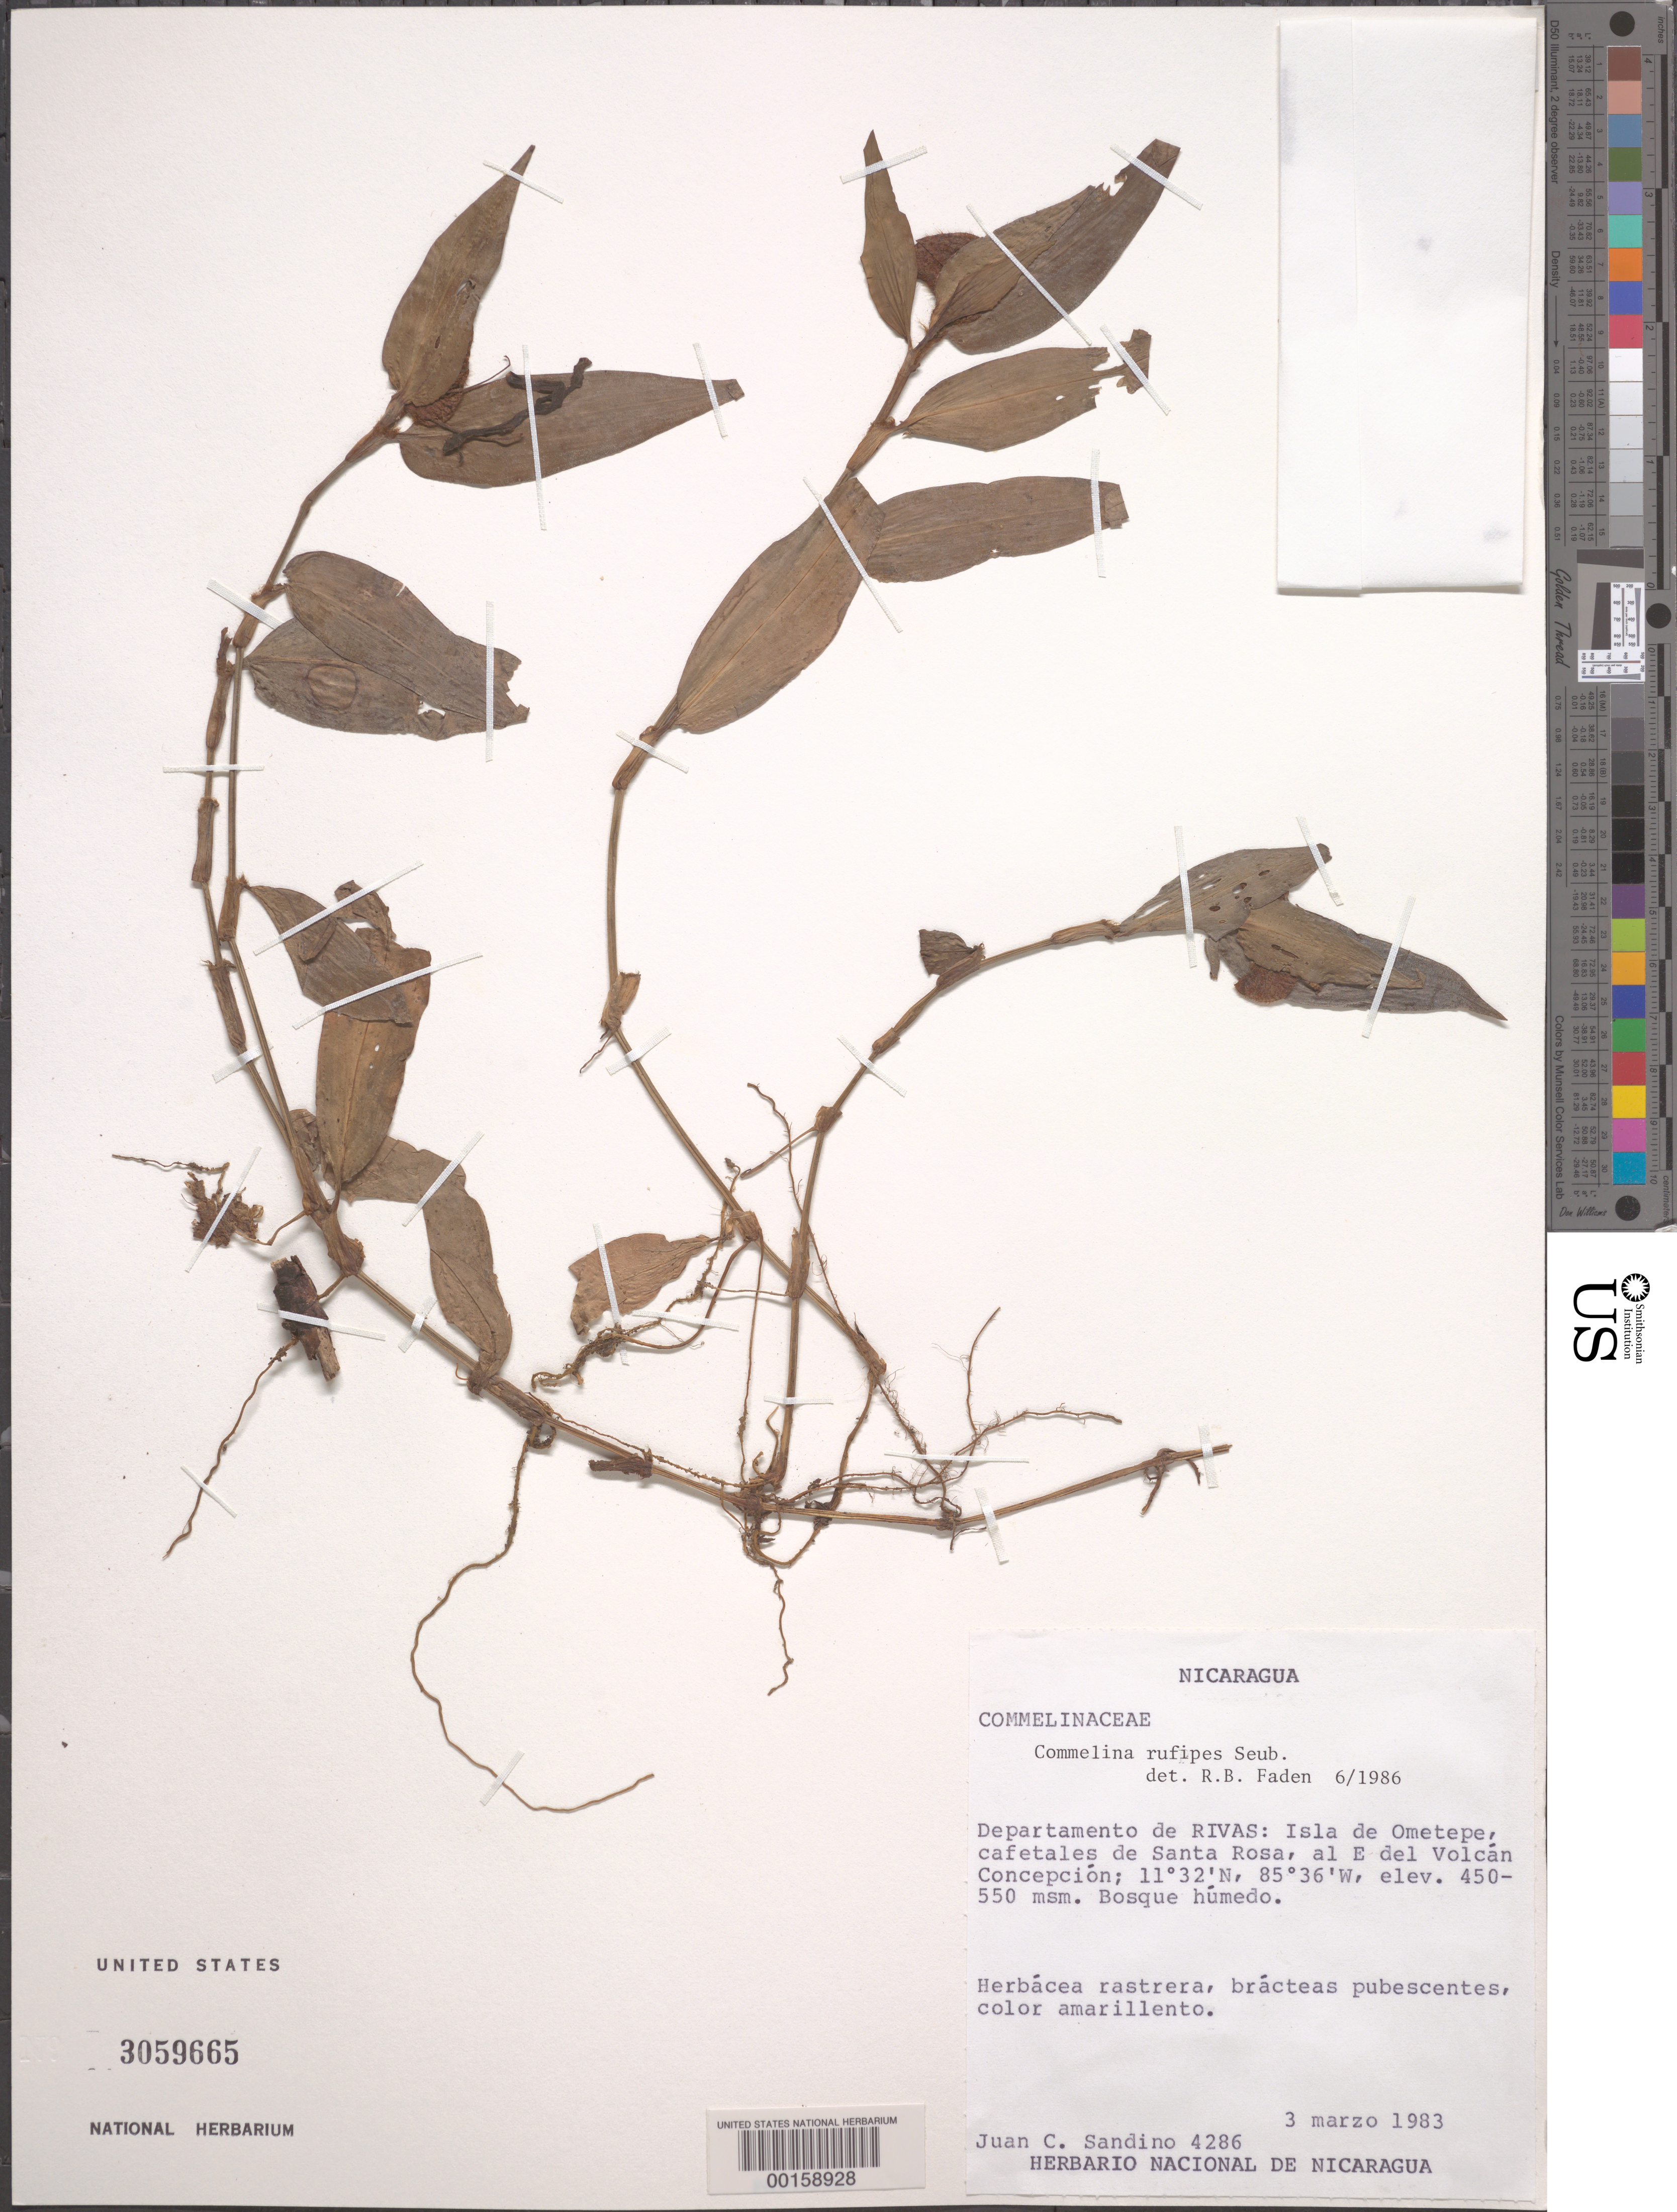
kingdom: Plantae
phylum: Tracheophyta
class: Liliopsida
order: Commelinales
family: Commelinaceae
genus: Commelina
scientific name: Commelina rufipes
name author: Seub.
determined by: Faden, Robert B., (US), Smithsonian Institution - National Museum of Natural History (UNITED STATES)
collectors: J. Sandino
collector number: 4286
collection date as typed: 03 Mar 1983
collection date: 1983-03-03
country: Nicaragua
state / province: Rivas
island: Isla de Ometepe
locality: Isla de ometepe near santa rosa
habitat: Moist forest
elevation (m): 450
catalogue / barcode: US 3059665